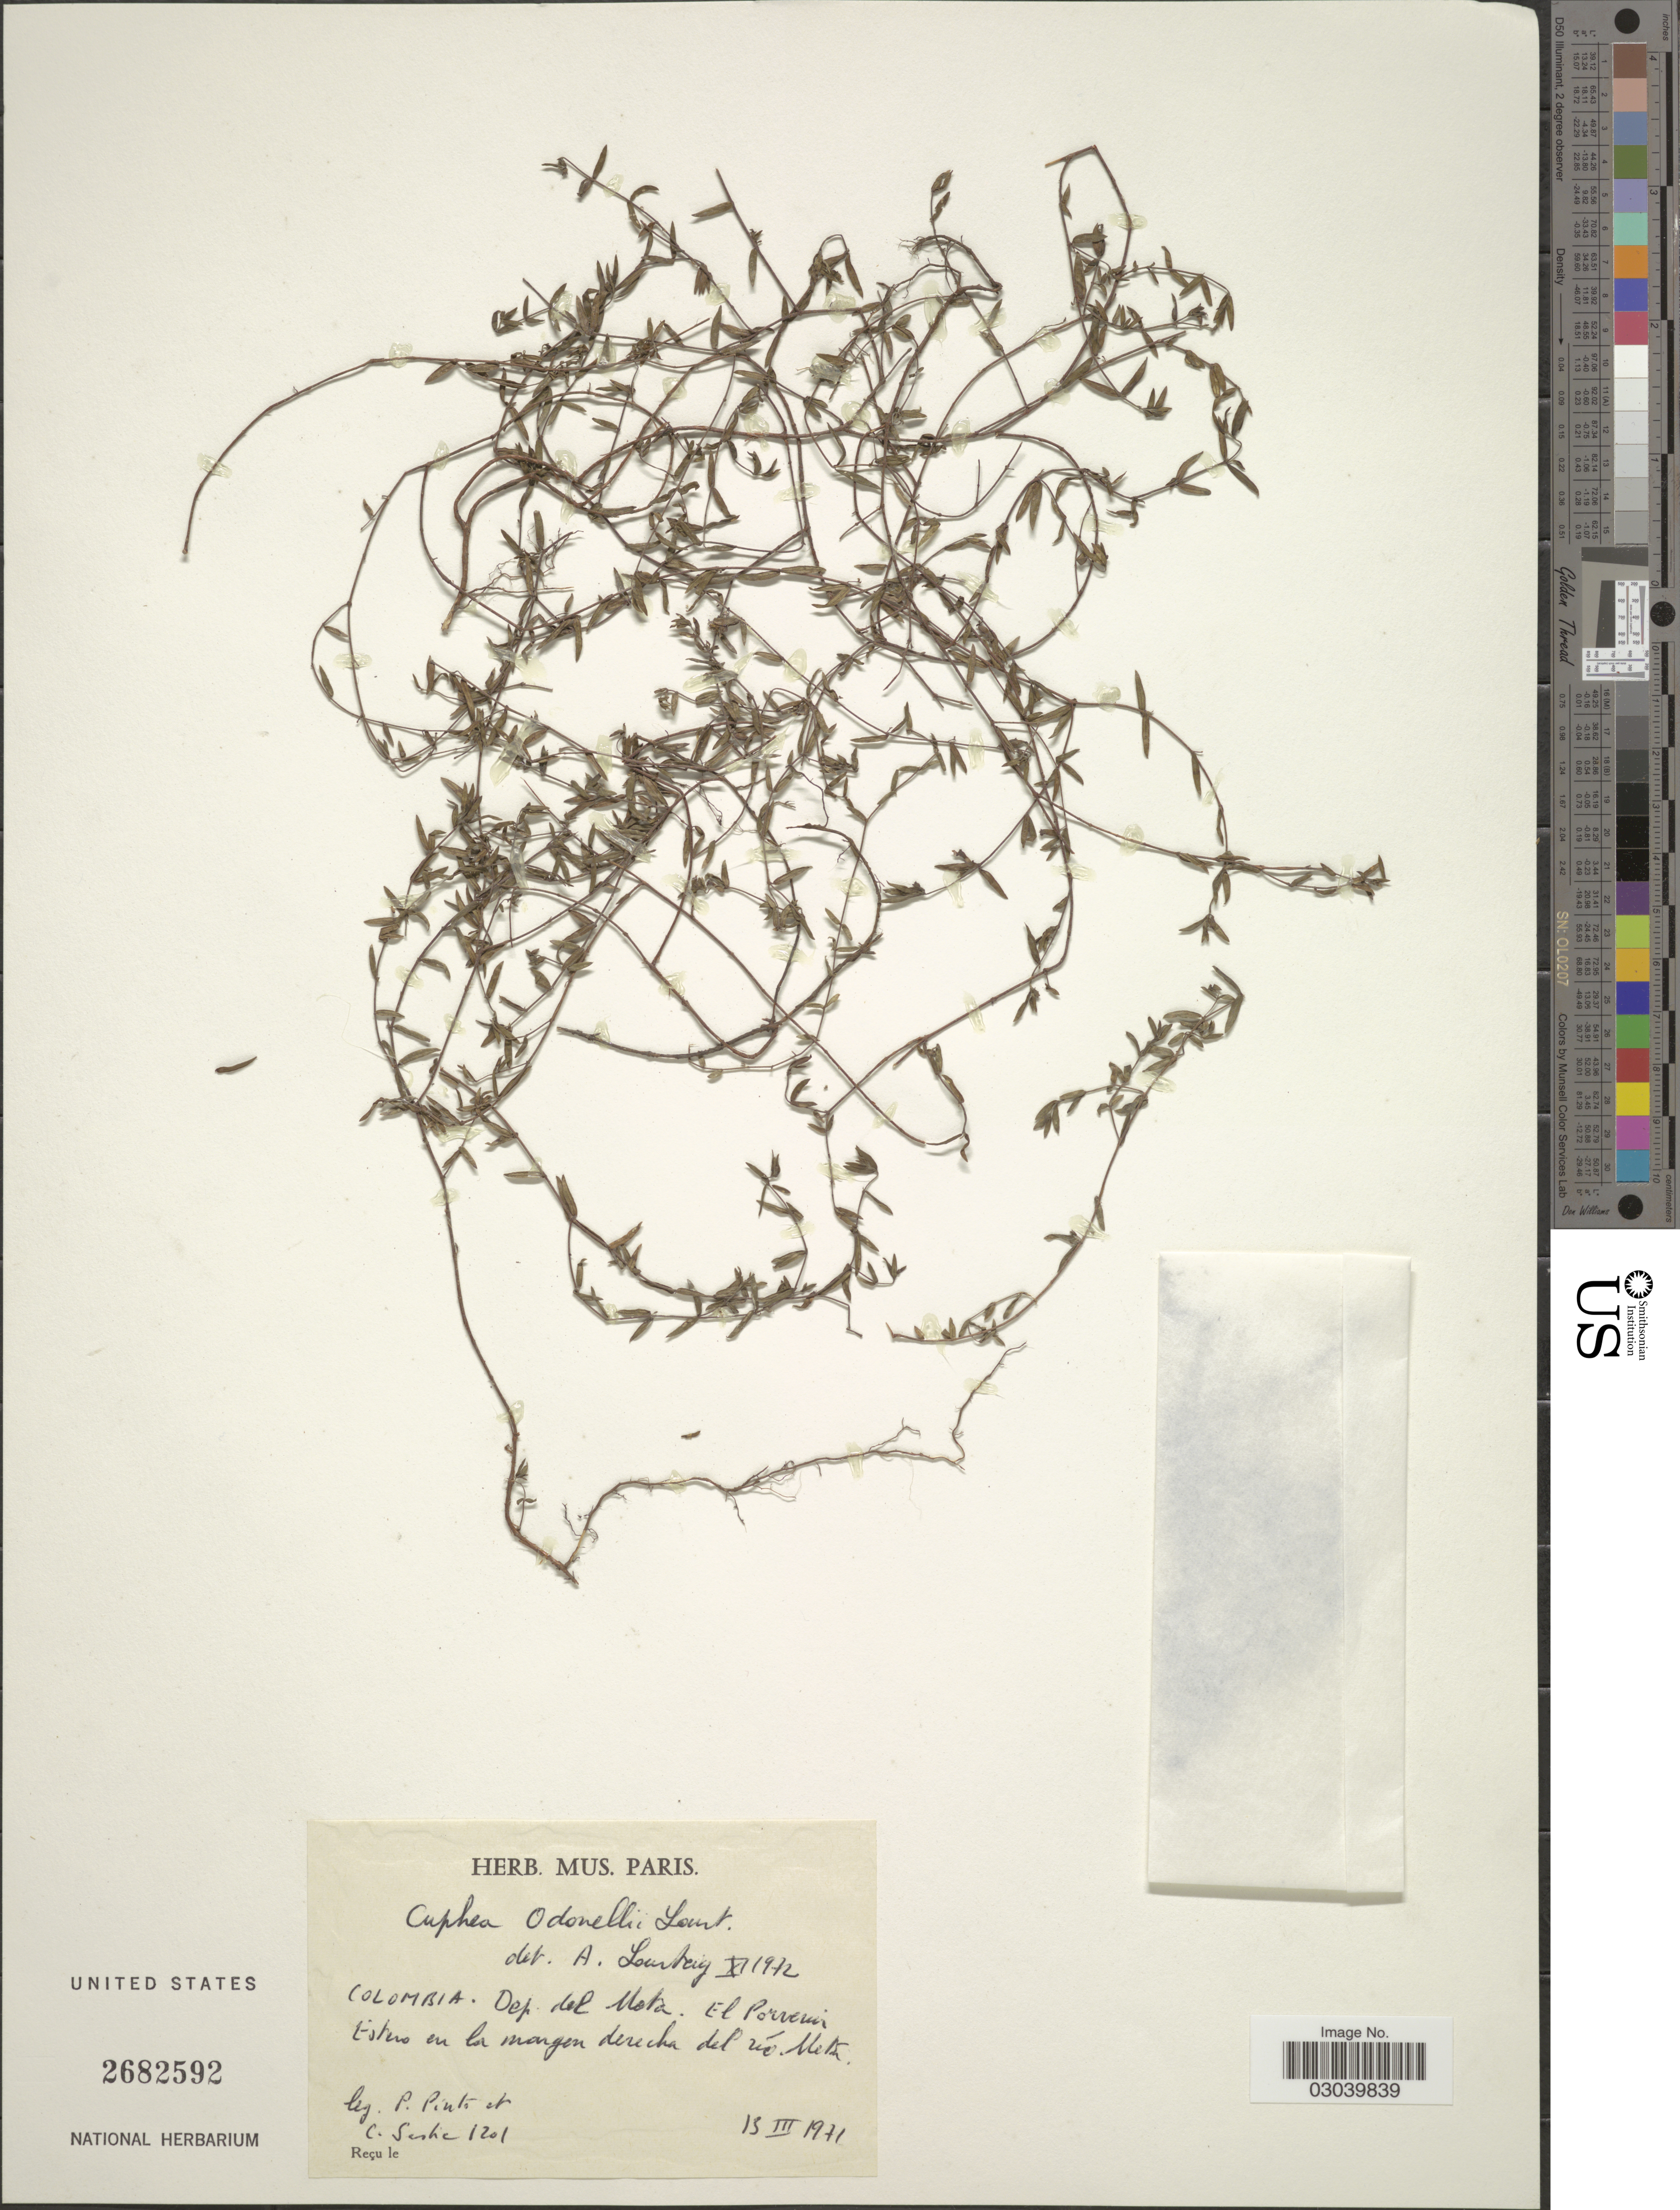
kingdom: Plantae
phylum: Tracheophyta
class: Magnoliopsida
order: Myrtales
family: Lythraceae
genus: Cuphea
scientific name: Cuphea odonellii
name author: Lourteig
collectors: P. Pinto & C. Sastre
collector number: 1201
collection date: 1971-03-13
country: Colombia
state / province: Meta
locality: Dep. del Meta. El Porvenir Estero en la margen derecha del río Meta.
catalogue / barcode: US 2682592